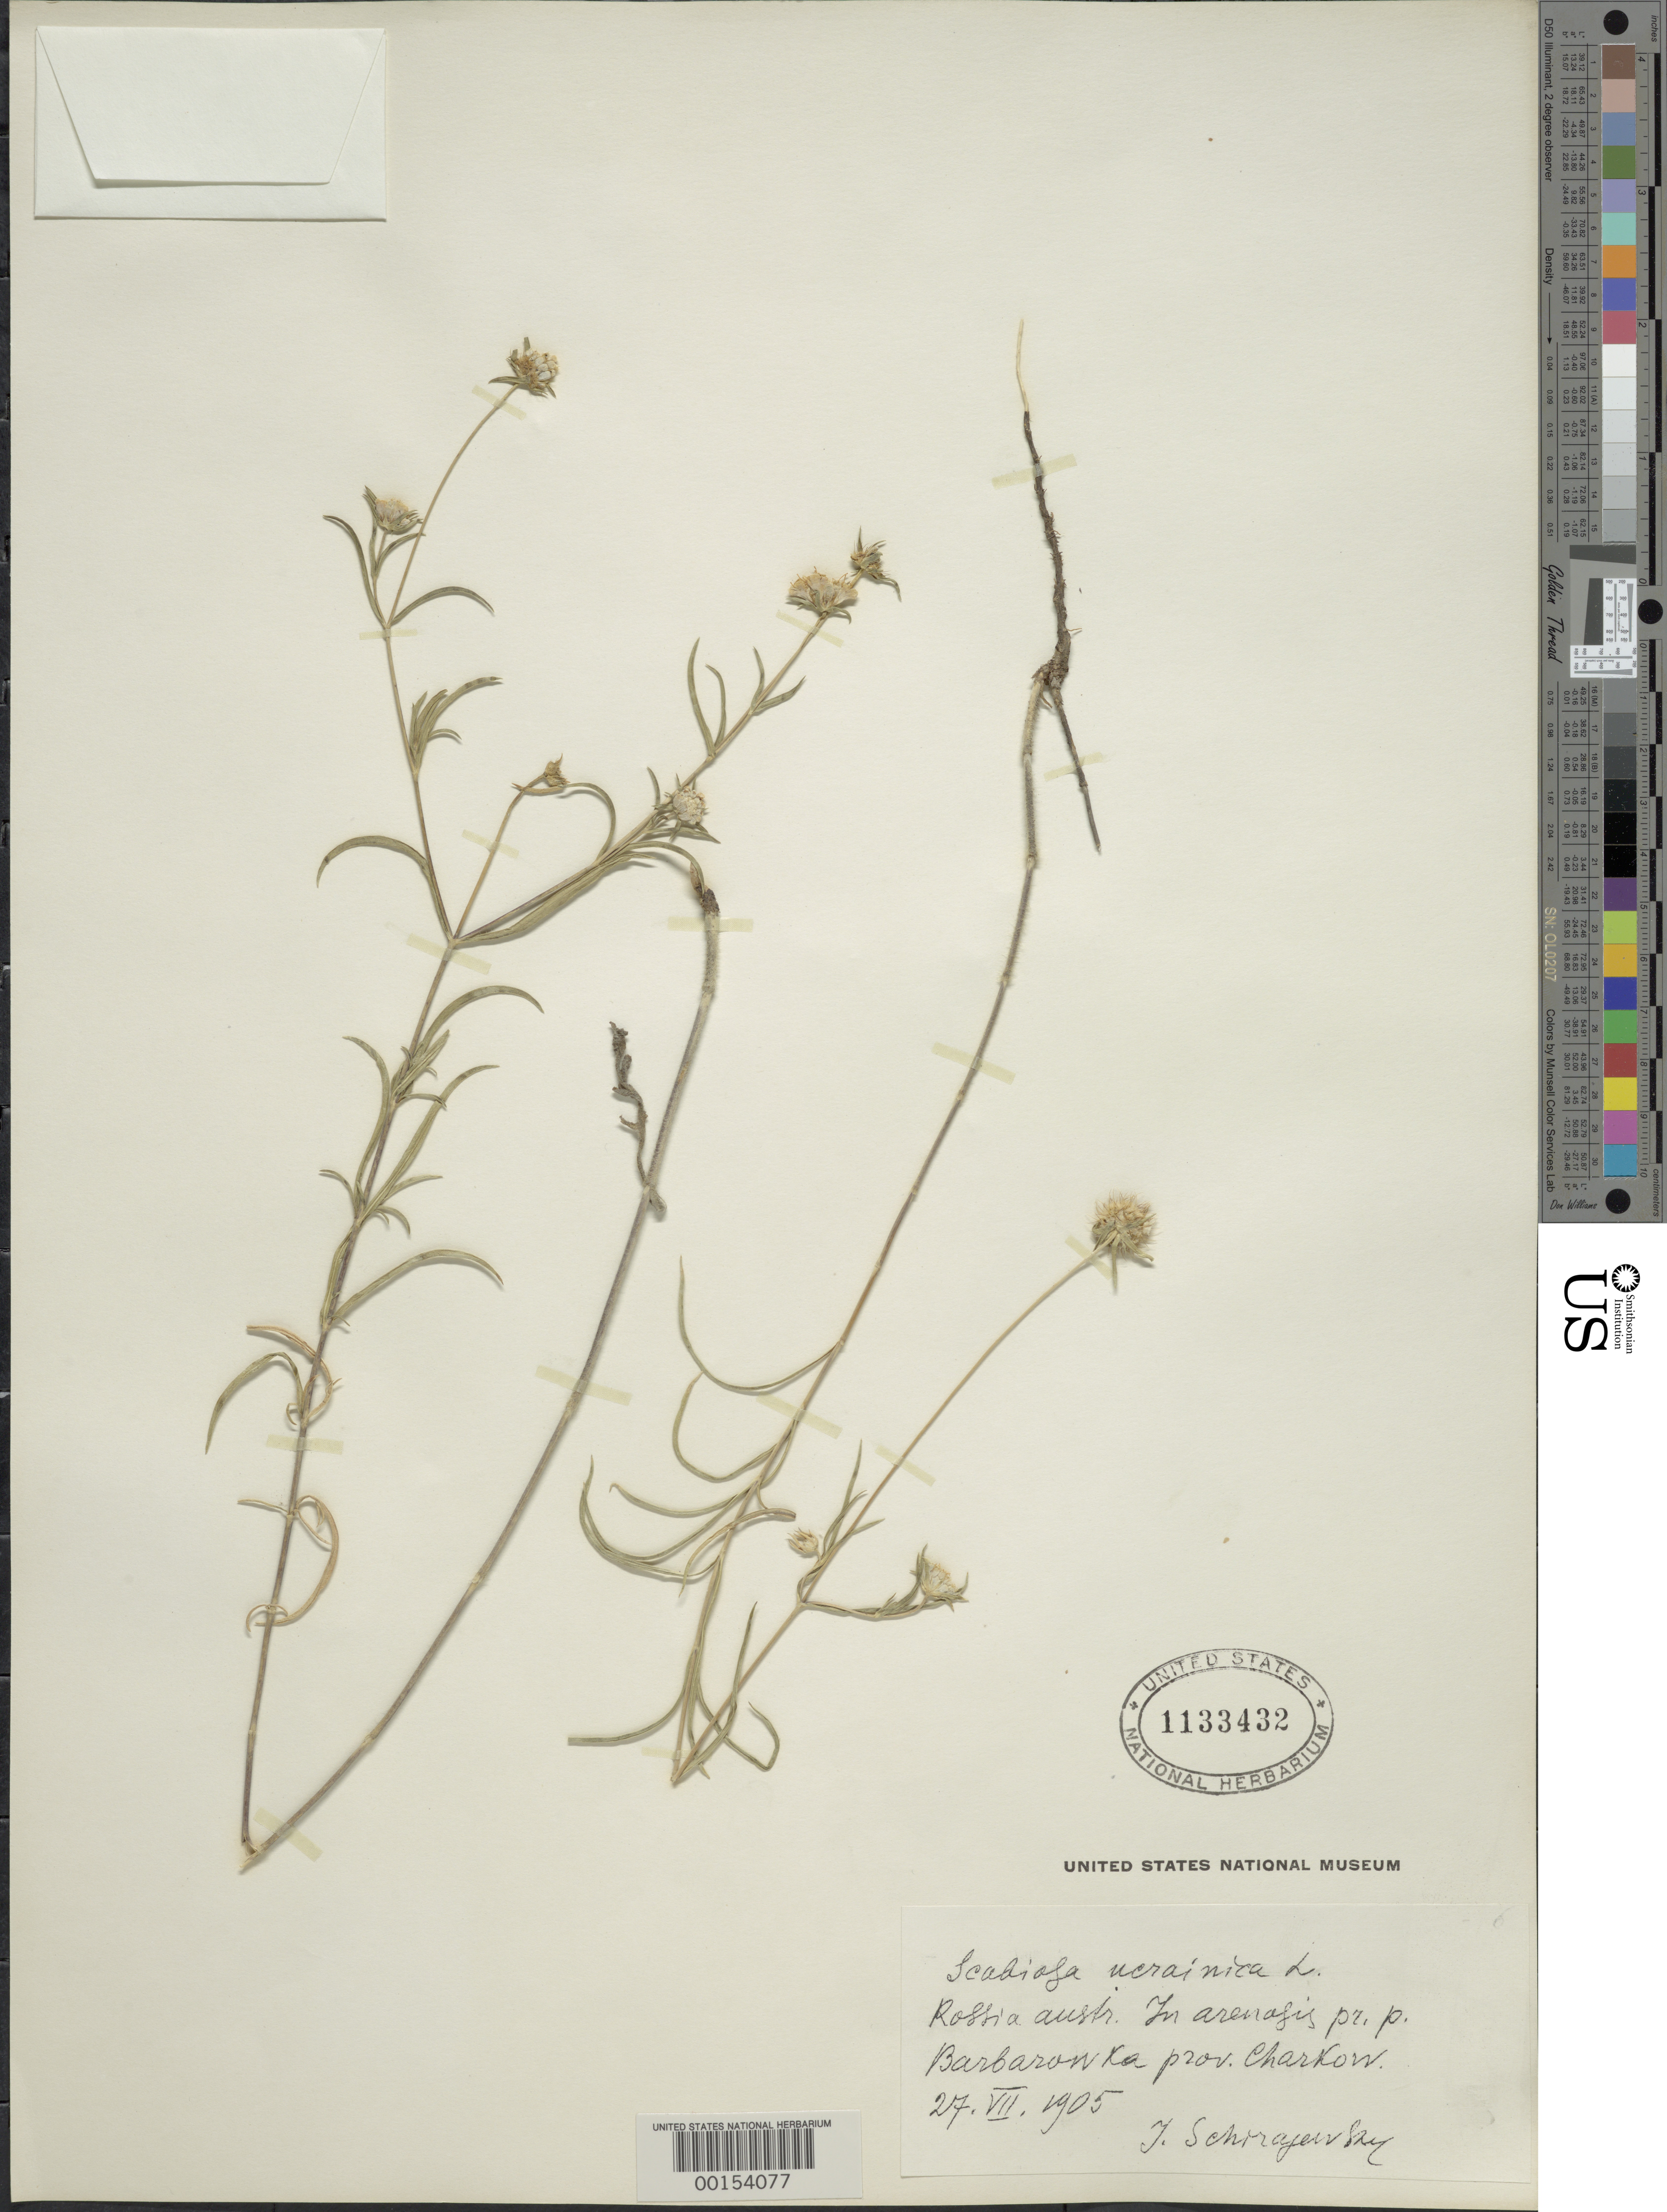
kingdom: Plantae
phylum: Tracheophyta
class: Magnoliopsida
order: Dipsacales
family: Caprifoliaceae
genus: Scabiosa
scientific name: Scabiosa ucranica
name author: L.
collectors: J. Schirajevsky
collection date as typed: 27 Jul 1905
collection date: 1905-07-27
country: Russian Federation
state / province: Stavropol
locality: Charjkov Prov., Barbaronita. [Charjkov = Charikov, Stavropol'?]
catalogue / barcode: US 1133432